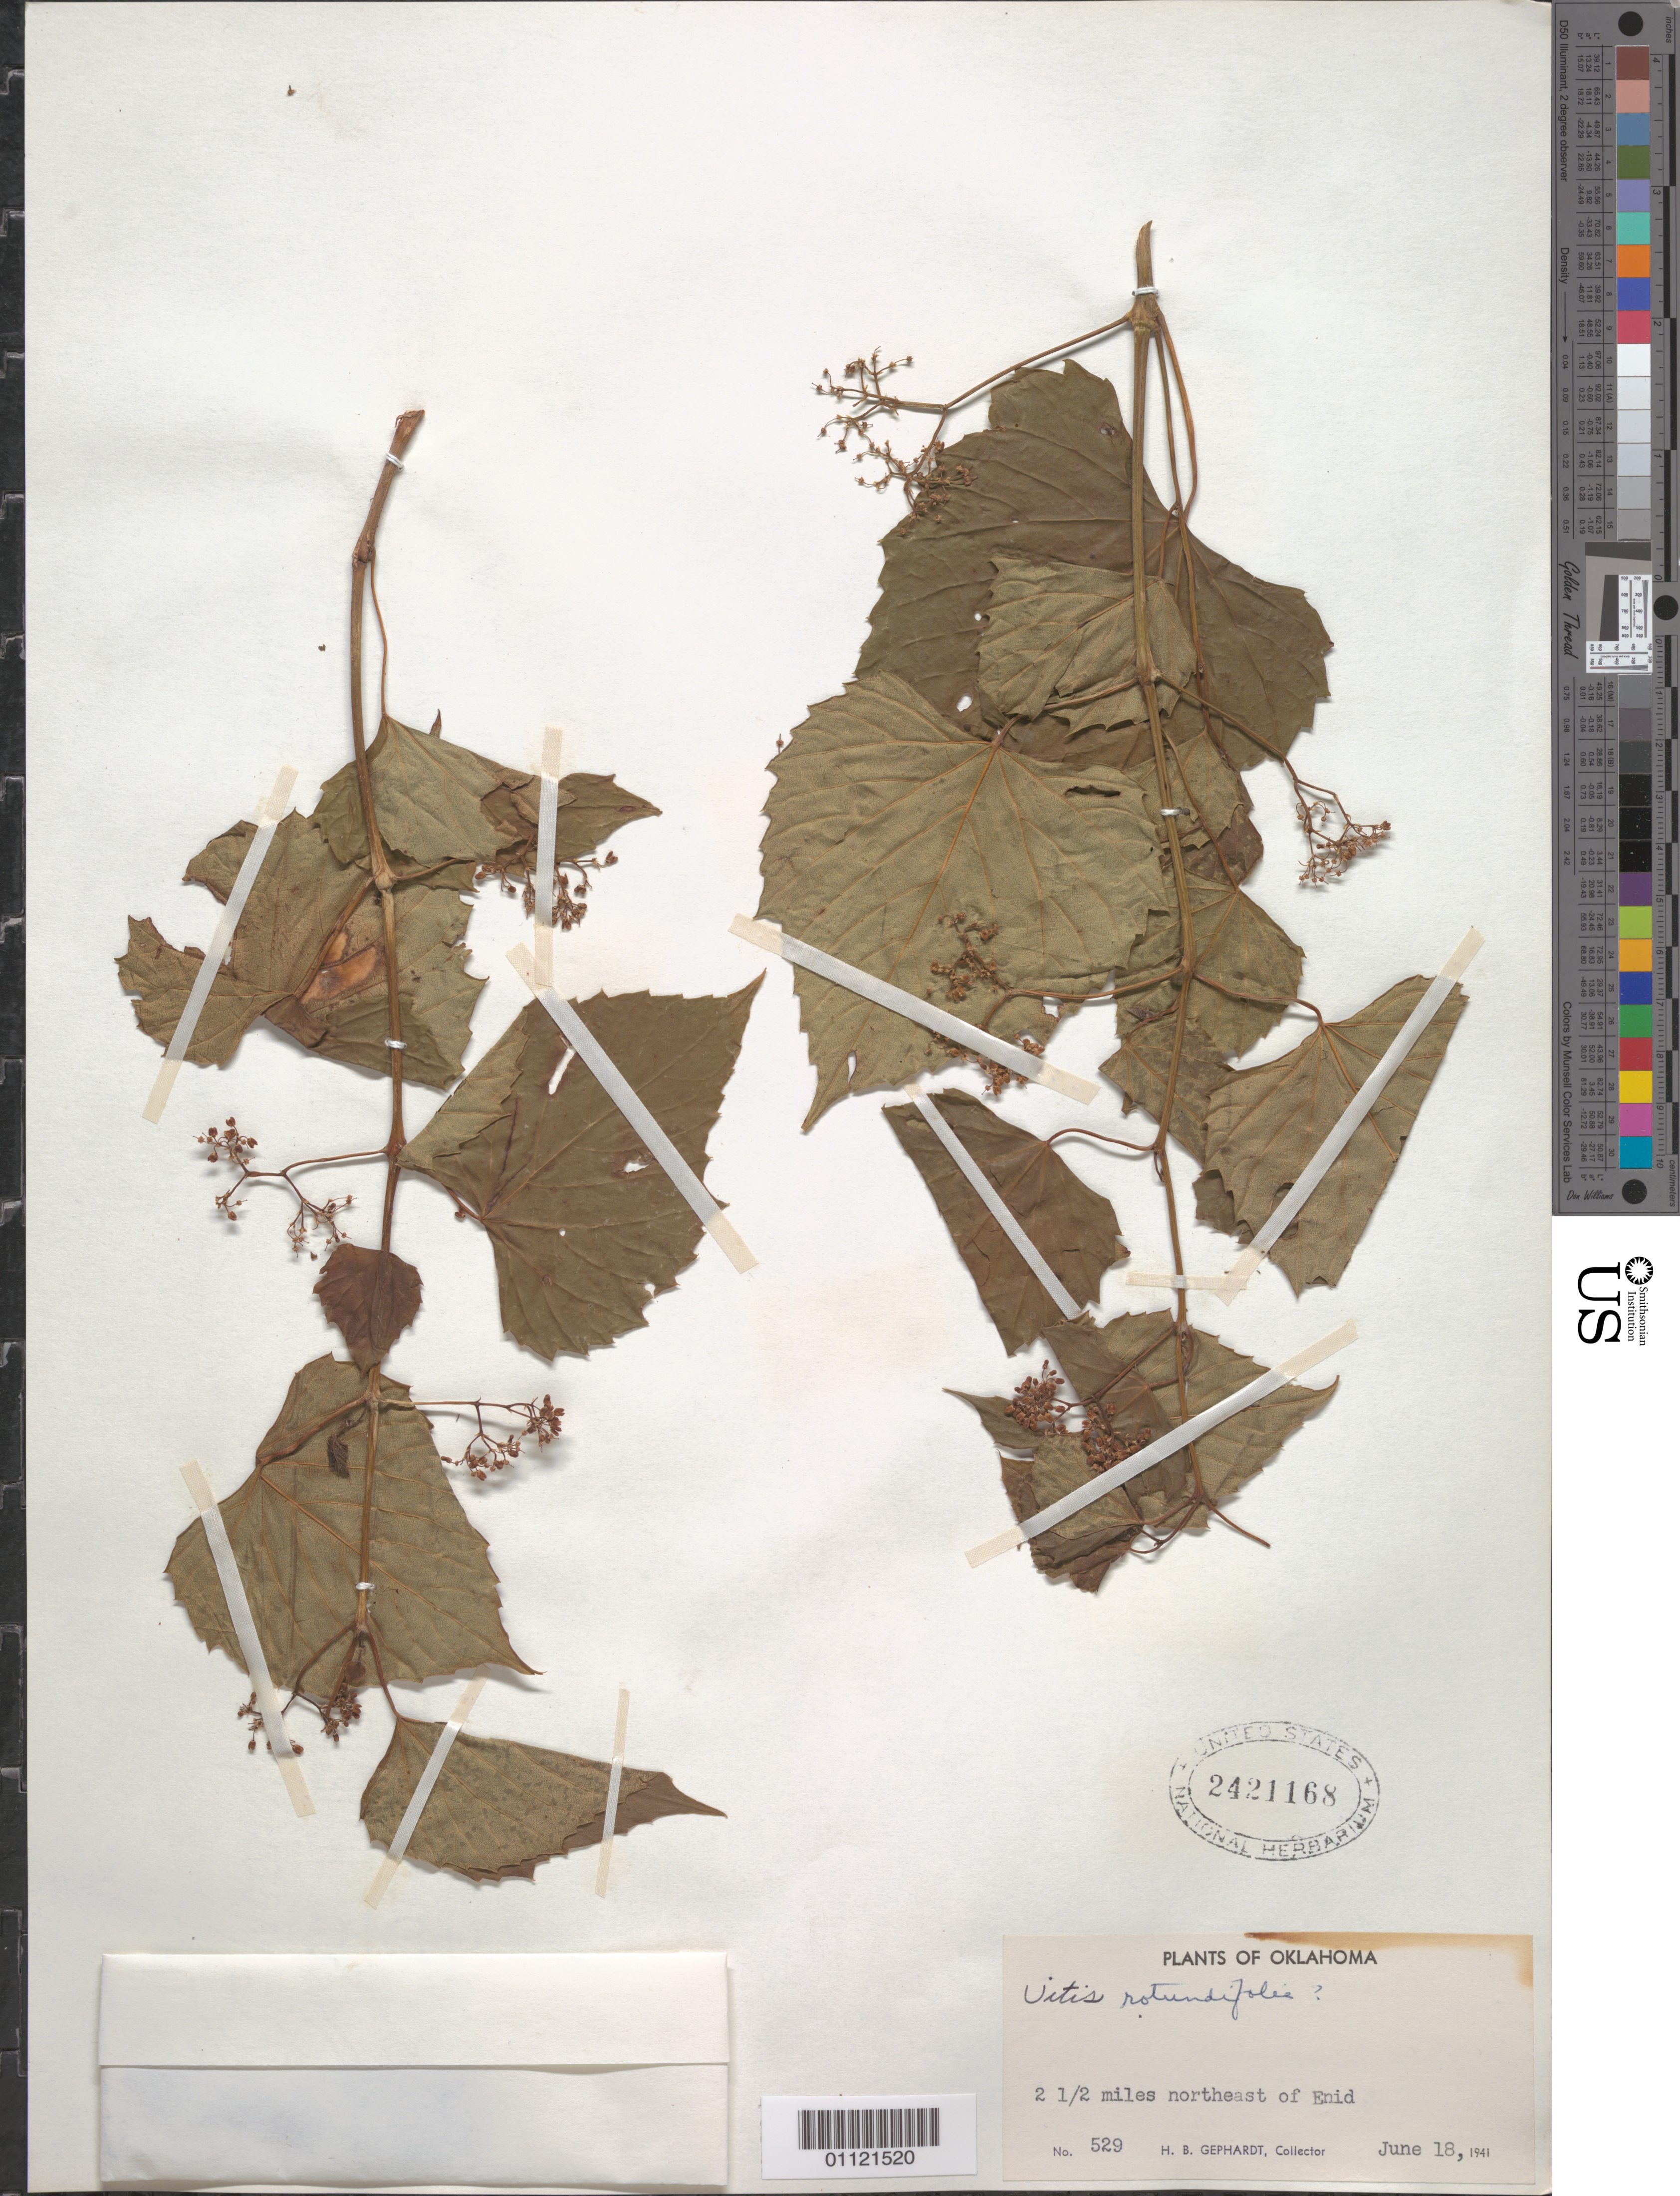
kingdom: Plantae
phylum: Tracheophyta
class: Magnoliopsida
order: Vitales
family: Vitaceae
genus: Vitis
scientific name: Vitis rotundifolia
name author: Michx.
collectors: H. Gephardt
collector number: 529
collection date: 1941-06-18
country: United States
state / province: Oklahoma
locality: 2 1/2 miles northeast of Enid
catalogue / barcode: US 2421168